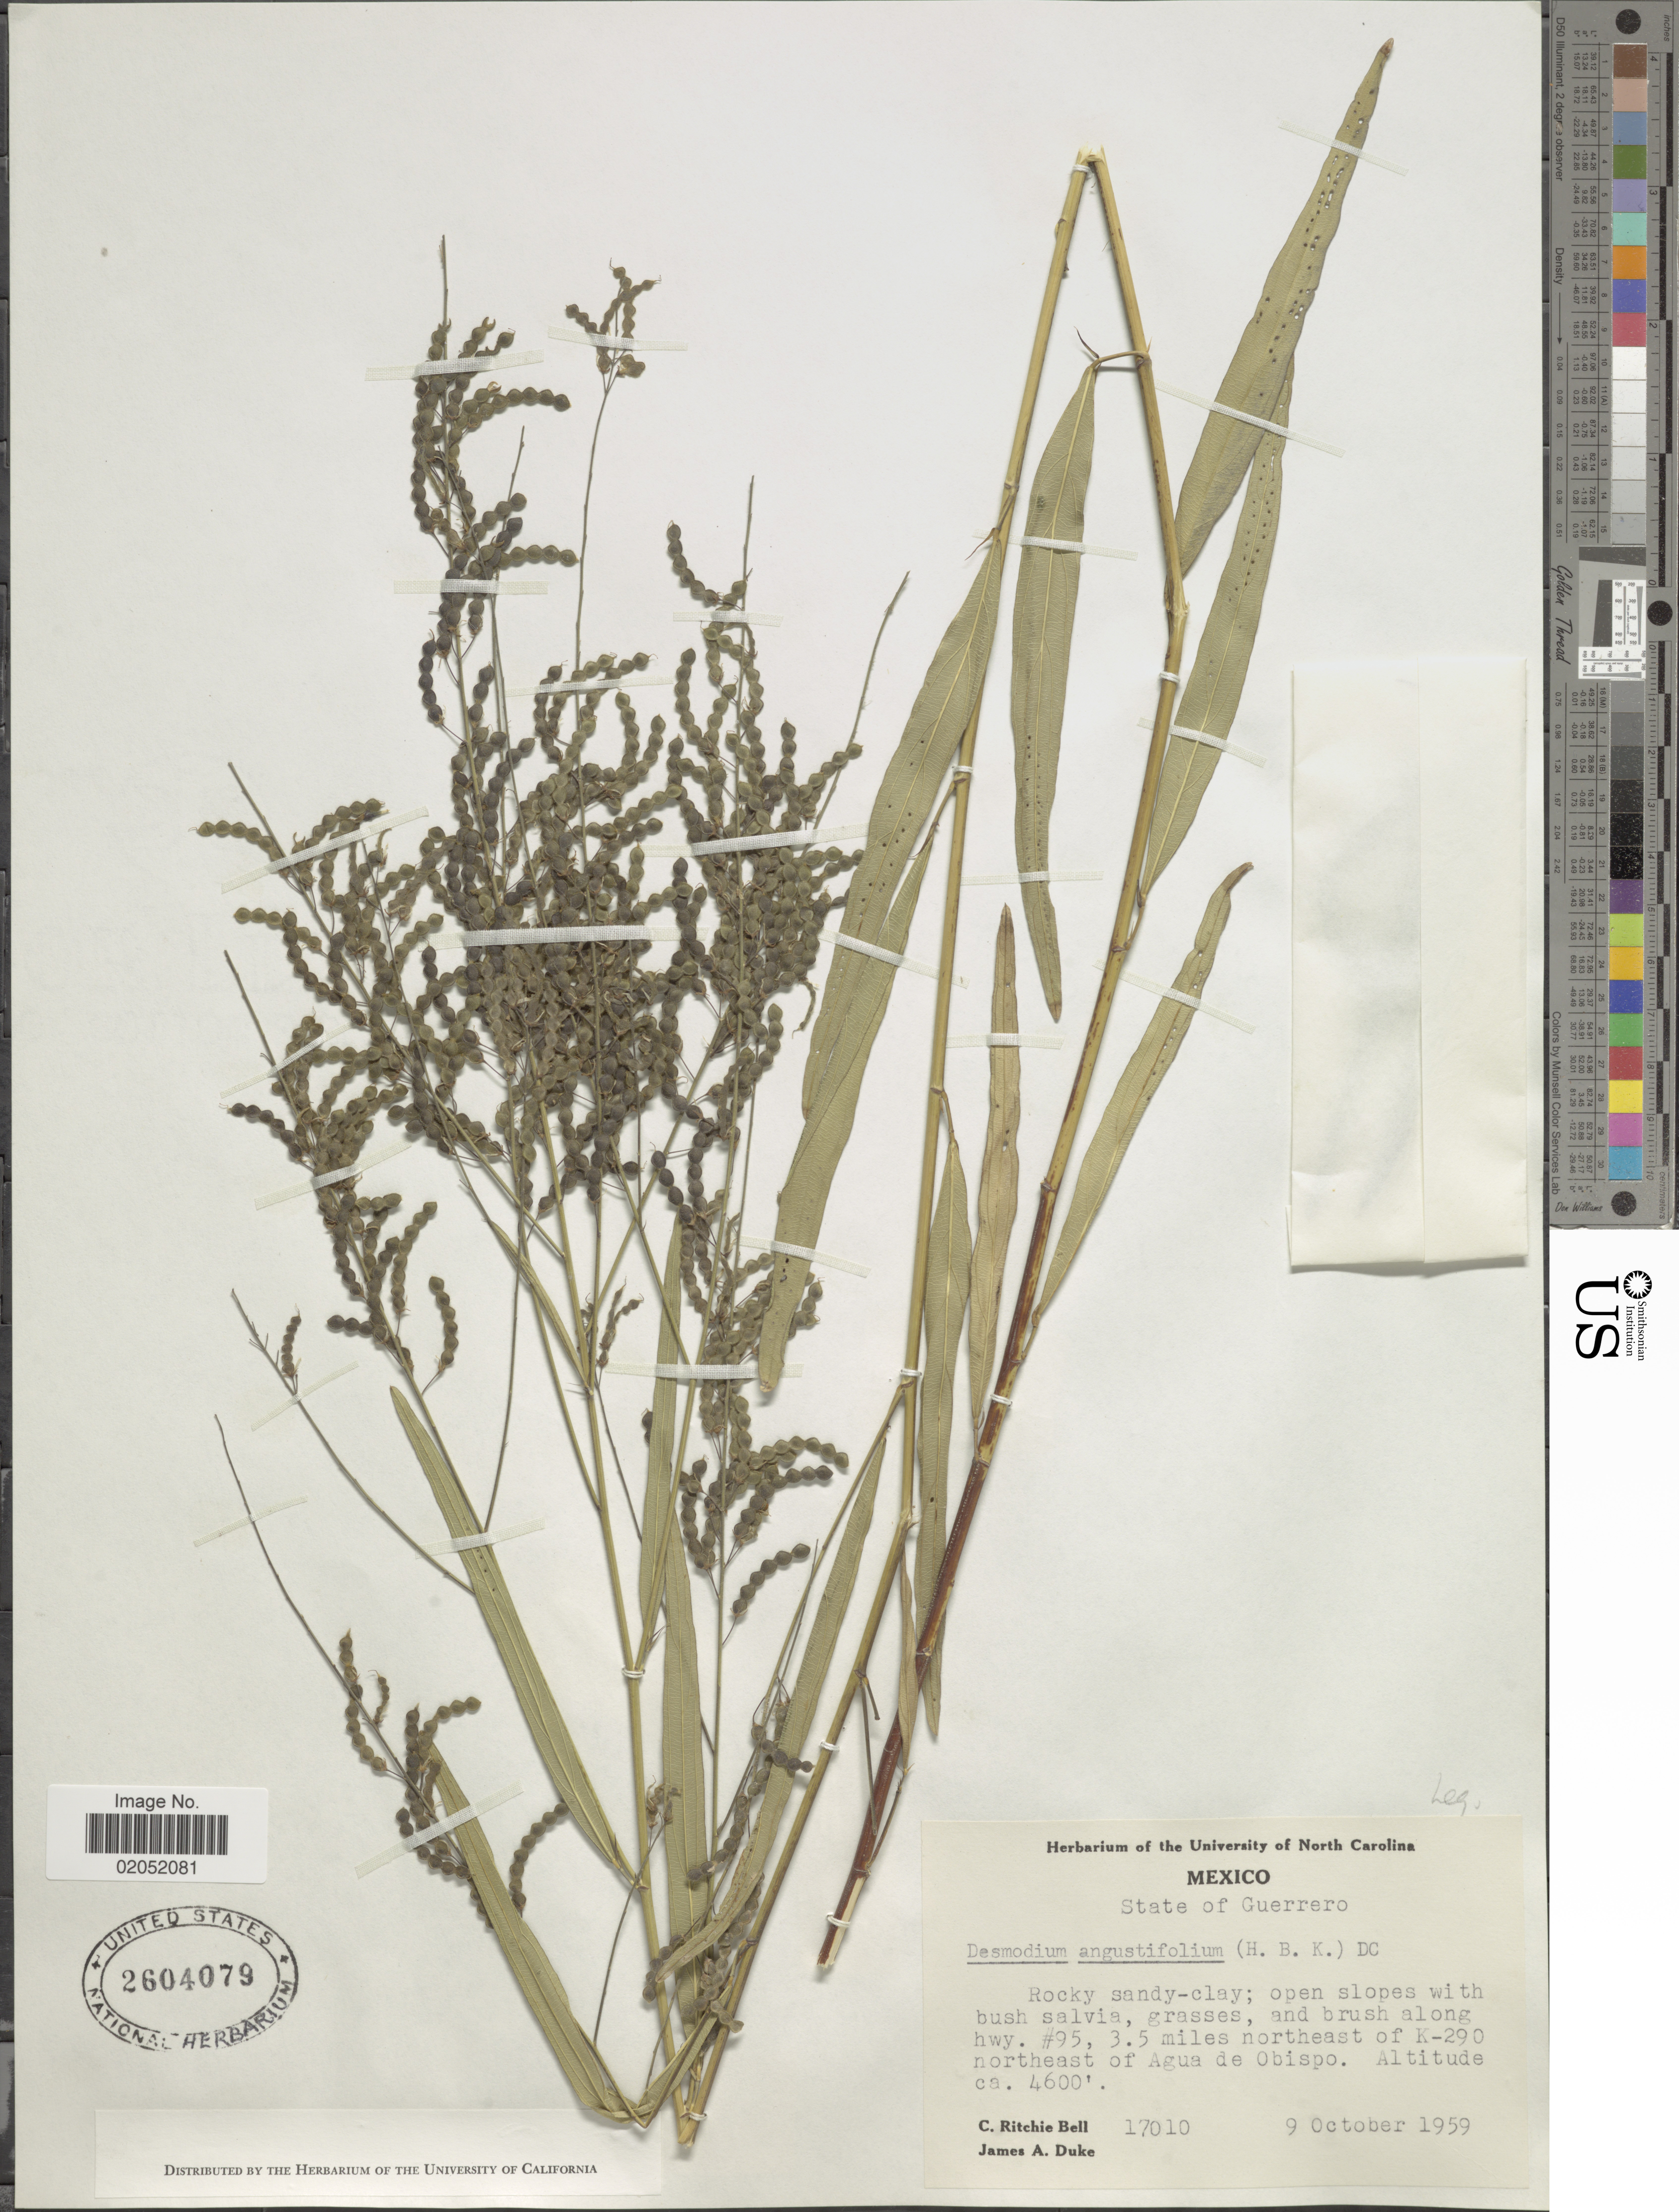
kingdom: Plantae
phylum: Tracheophyta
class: Magnoliopsida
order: Fabales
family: Fabaceae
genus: Desmodium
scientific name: Desmodium angustifolium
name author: (Kunth) DC.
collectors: C. R. Bell & J. A. Duke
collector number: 17010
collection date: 1959-11-09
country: Mexico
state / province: Guerrero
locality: Brush along hwy. # 95, 3.5 miles northeast of K-290 northeast of Agua de Obispo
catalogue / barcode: US 2604079